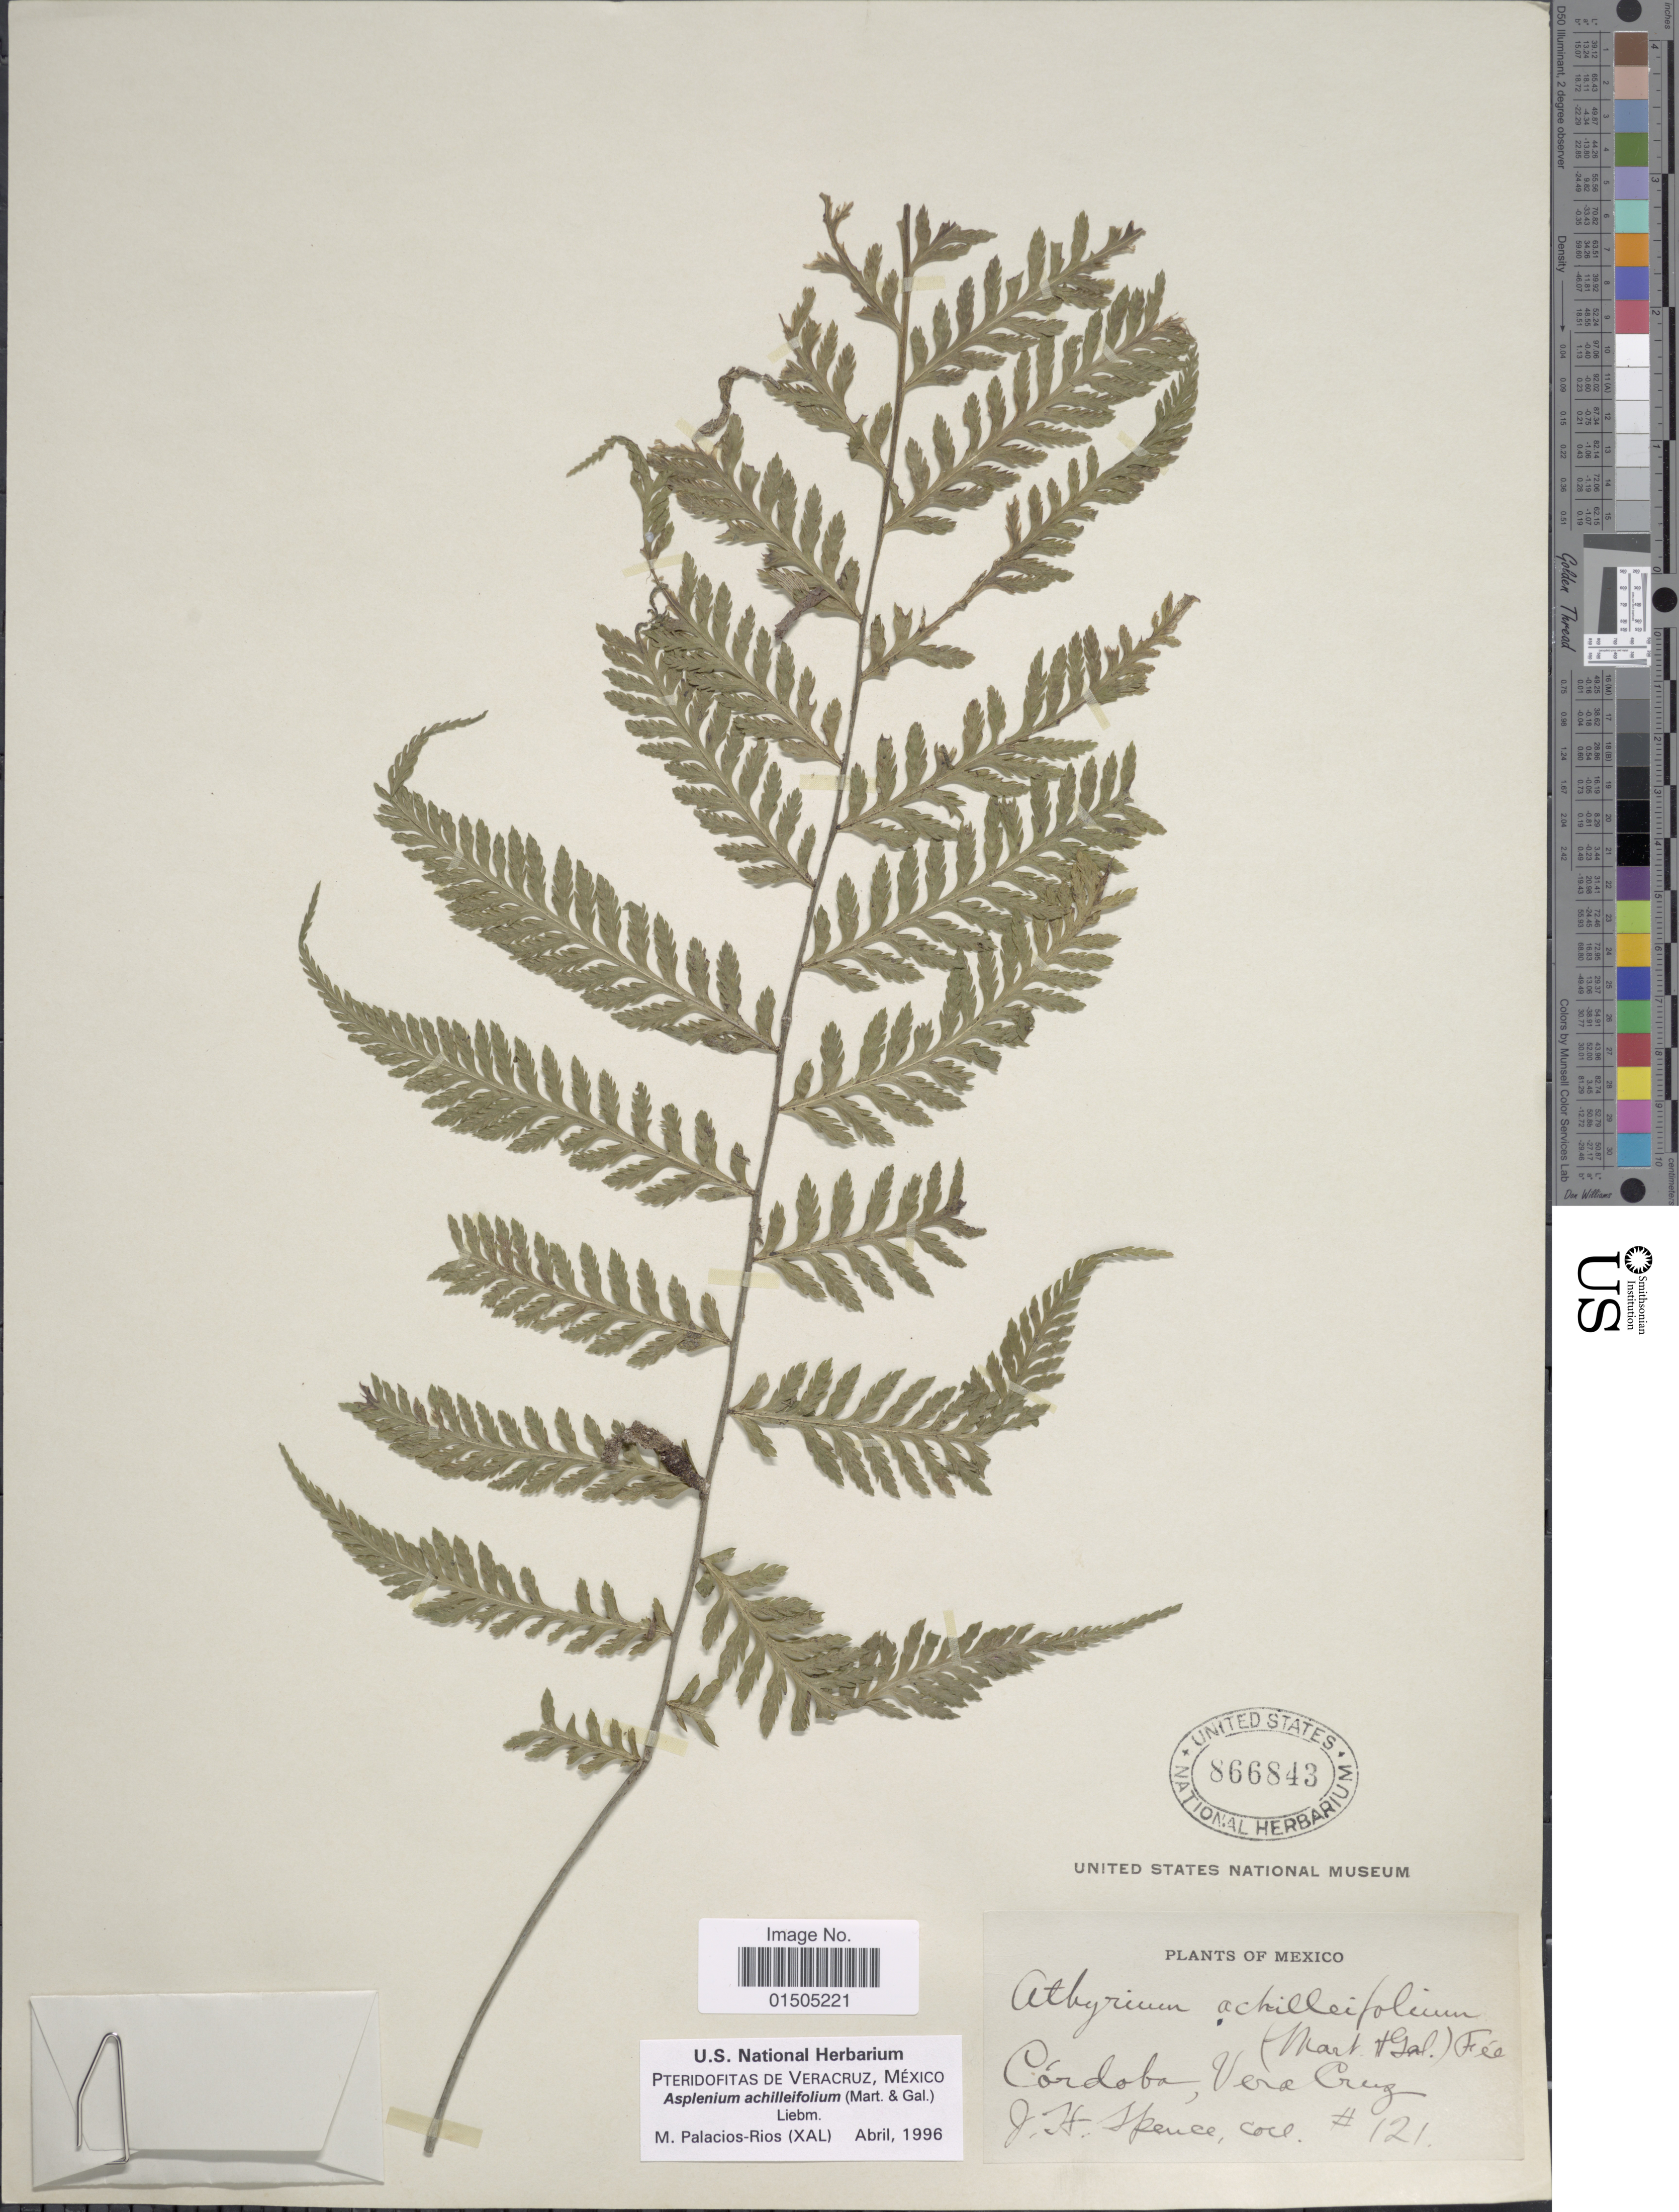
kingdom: Plantae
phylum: Tracheophyta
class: Polypodiopsida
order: Polypodiales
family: Aspleniaceae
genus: Asplenium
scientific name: Asplenium achilleifolium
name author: (M. Martens & Galeotti) Liebm.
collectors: J. Spence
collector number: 121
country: Mexico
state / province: Veracruz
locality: Córdoba.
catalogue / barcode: US 866843